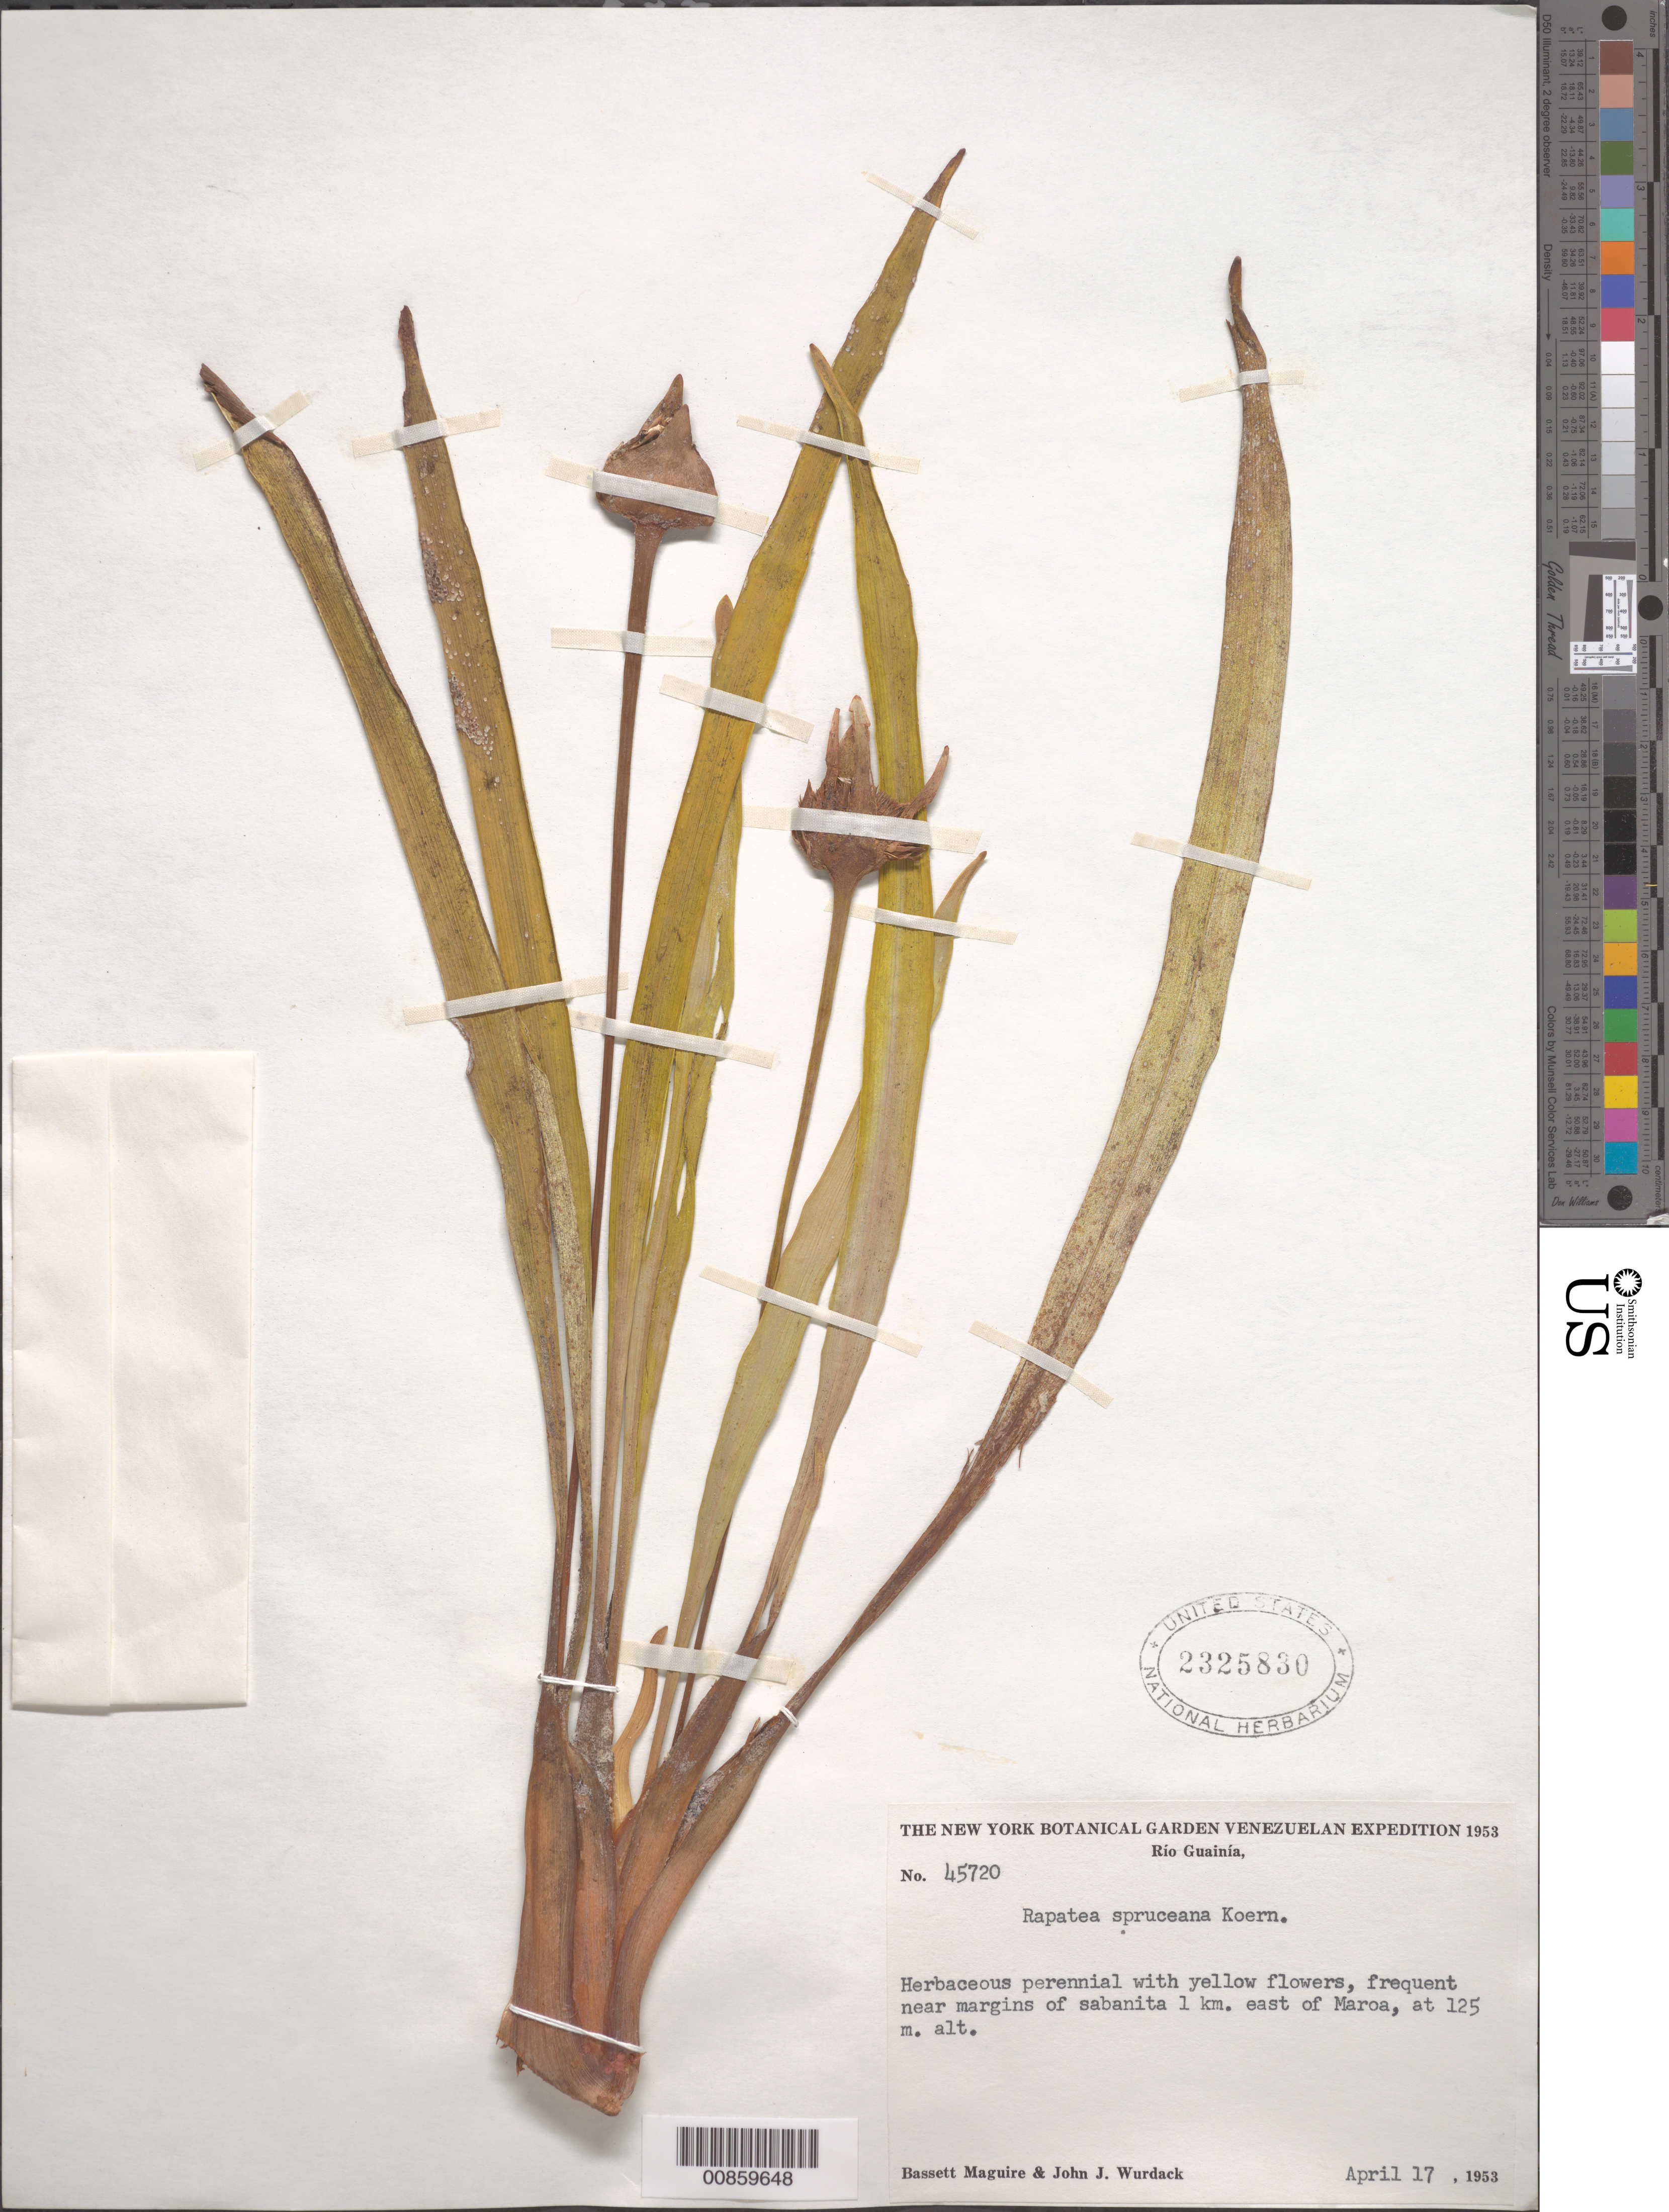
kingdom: Plantae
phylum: Tracheophyta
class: Liliopsida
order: Poales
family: Rapateaceae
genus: Rapatea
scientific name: Rapatea spruceana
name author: Körn.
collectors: B. Maguire & J. J. Wurdack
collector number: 45720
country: Venezuela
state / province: Bolívar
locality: Río Guainía, 1 km E of Maroa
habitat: Sabanita, near margins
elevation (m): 125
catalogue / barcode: US 2325830